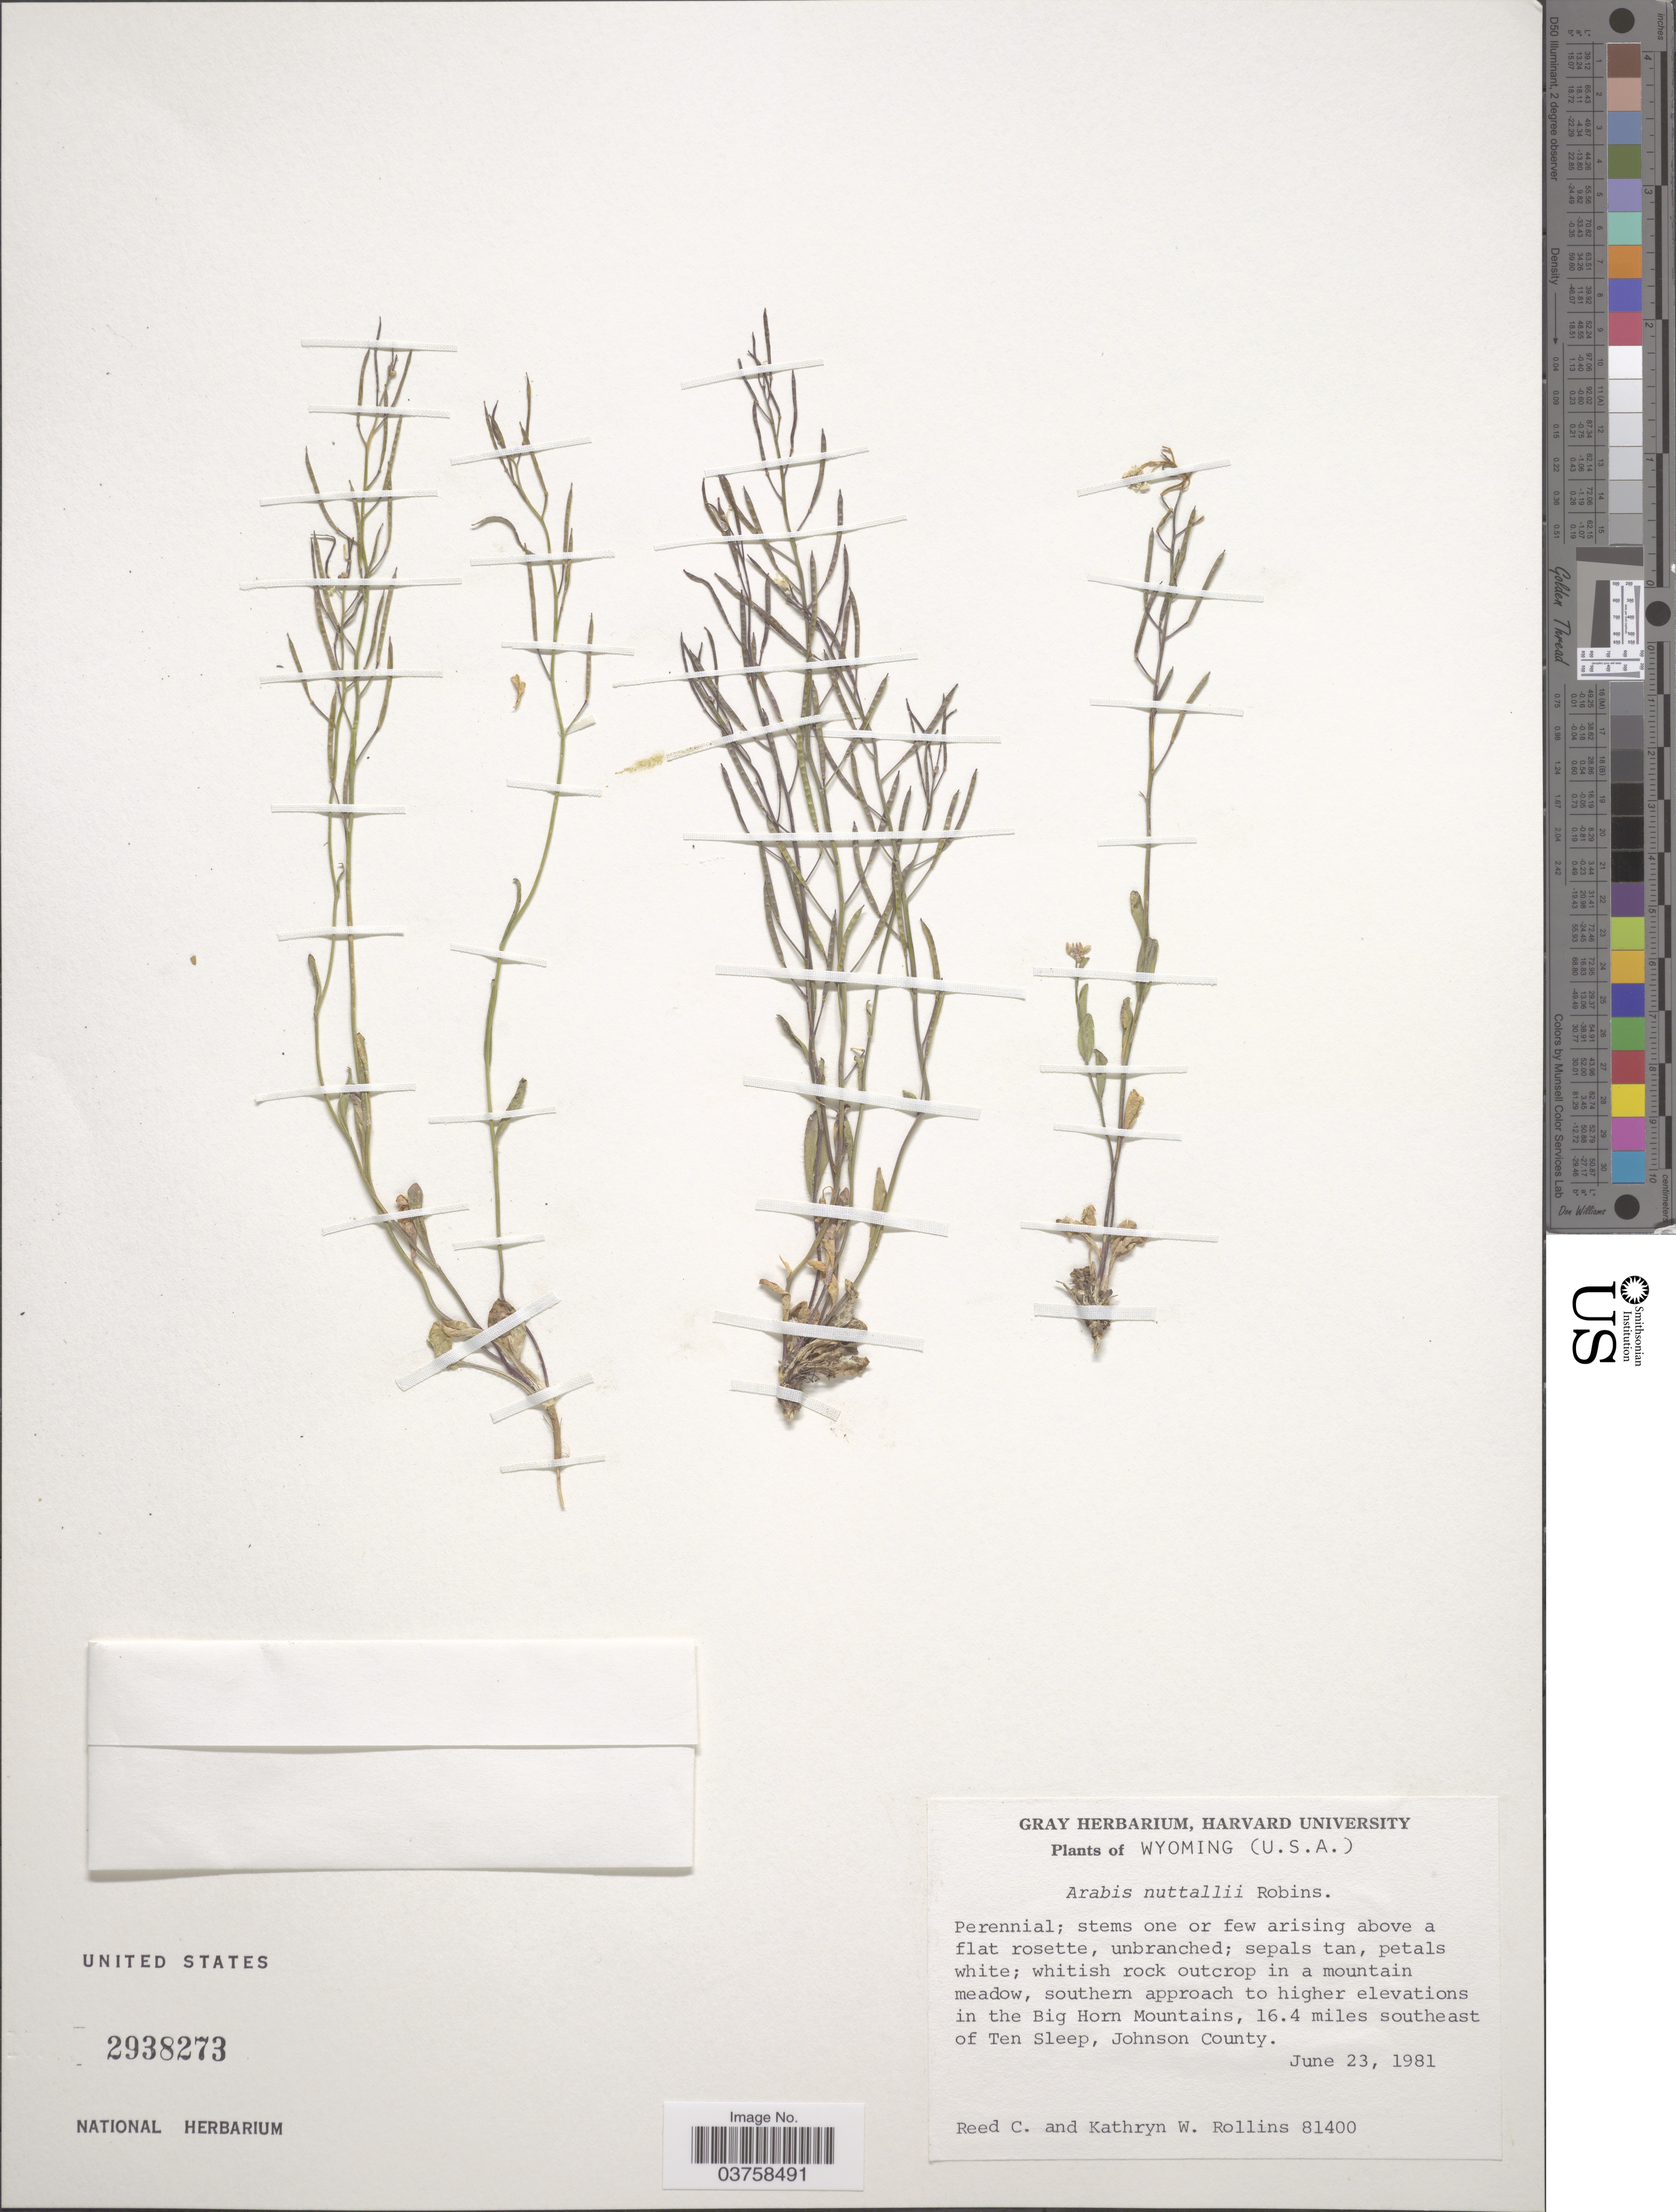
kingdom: Plantae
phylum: Tracheophyta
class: Magnoliopsida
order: Brassicales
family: Brassicaceae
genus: Arabis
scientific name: Arabis nuttallii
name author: B.L. Rob.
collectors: R. C. Rollins & K. W. Rollins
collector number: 81400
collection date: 1981-06-23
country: United States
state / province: Wyoming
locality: In the Big Horn Mountains, 16.4 miles southeast of Ten Sleep, Johnson County.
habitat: whitish rock outcrop in a mountain meadow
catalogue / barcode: US 2938273